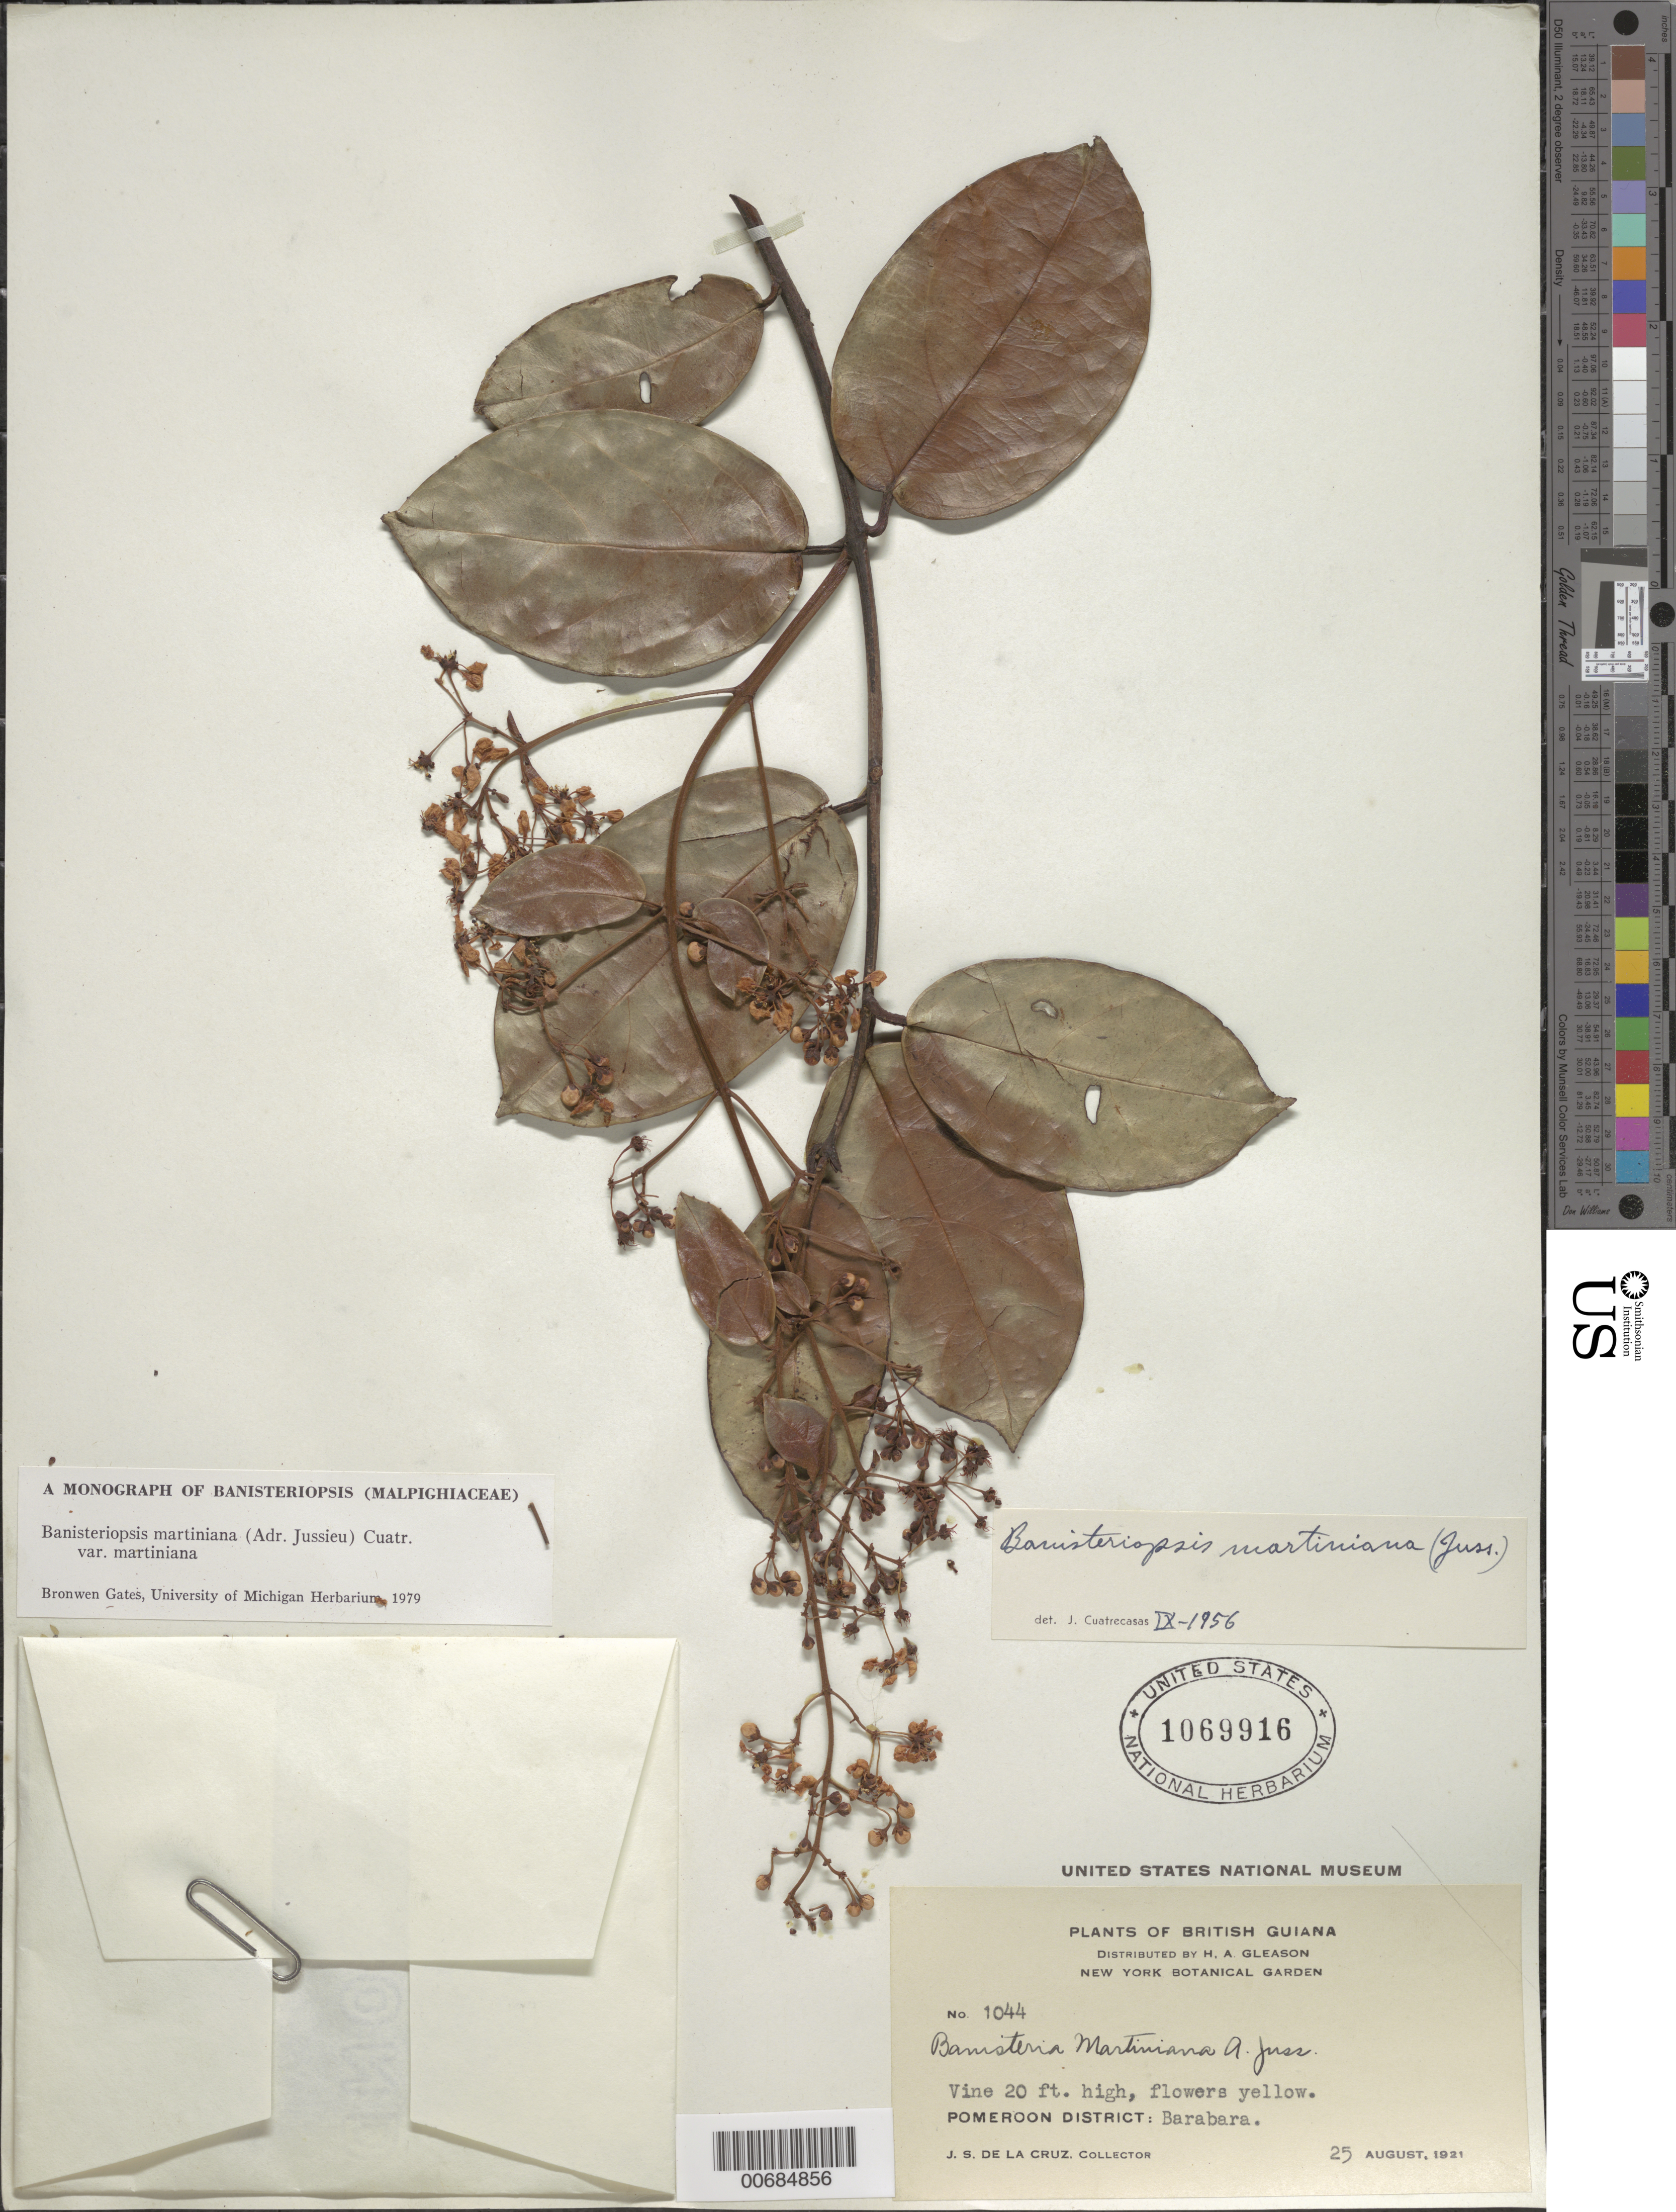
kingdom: Plantae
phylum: Tracheophyta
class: Magnoliopsida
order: Malpighiales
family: Malpighiaceae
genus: Banisteriopsis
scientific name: Banisteriopsis martiniana var. martiniana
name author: (A. Juss.) Cuatrec.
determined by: Gates, B.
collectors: J. S. de la Cruz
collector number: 1044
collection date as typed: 25-Aug-21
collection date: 1921-08-25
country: Guyana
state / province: Barima-Waini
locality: Pomeroon Dist., Barabara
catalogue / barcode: US 1069916